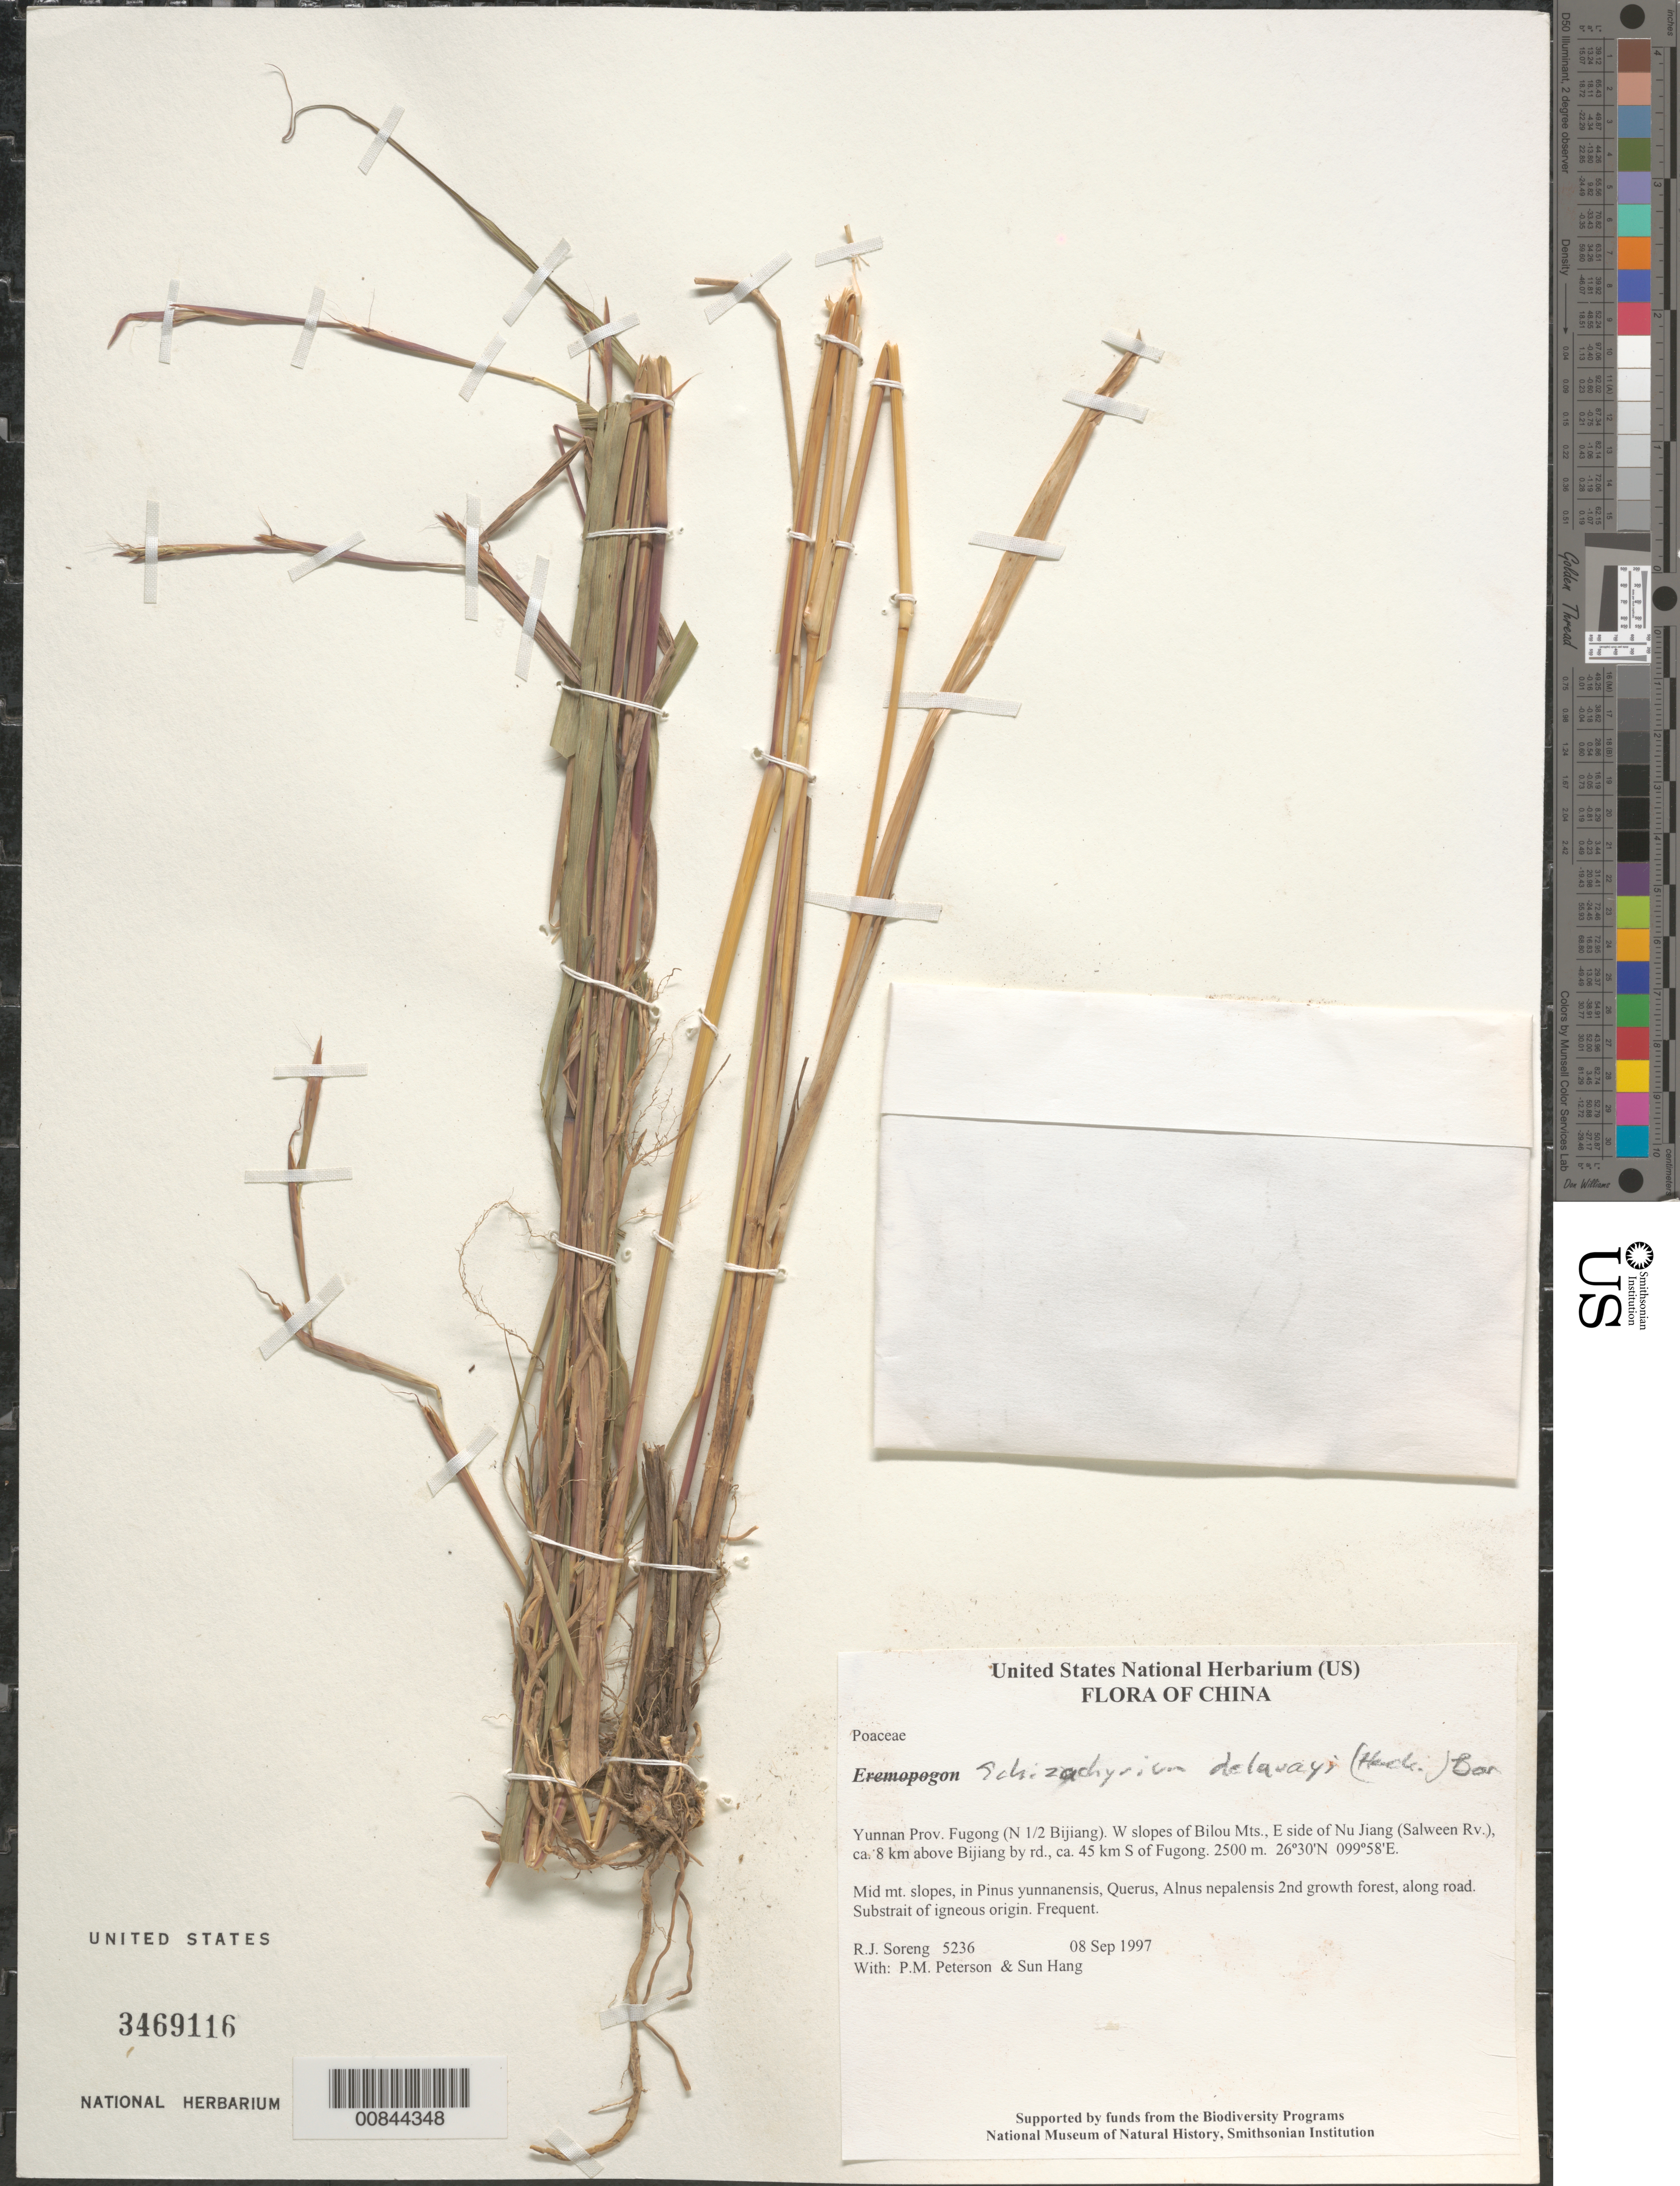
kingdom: Plantae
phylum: Tracheophyta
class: Liliopsida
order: Poales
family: Poaceae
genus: Schizachyrium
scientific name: Schizachyrium delavayi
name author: (Hack.) Bor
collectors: R. J. Soreng, P. M. Peterson & Sun Hang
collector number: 5236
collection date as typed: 08 Sep 1997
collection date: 1997-09-08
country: China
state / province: Yunnan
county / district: Fugong (N 1/2 Bijiang)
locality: W slopes of Bilou Mts., E side of Nu Jiang (Salween Rv.), ca. 8 km above Bijiang by rd., ca. 45 km S of Fugong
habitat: Mid mt. slopes, in Pinus yunnanensis, Querus, Alnus nepalensis 2nd growth forest, along road. Substrait of igneous origin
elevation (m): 2500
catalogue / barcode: US 3469116